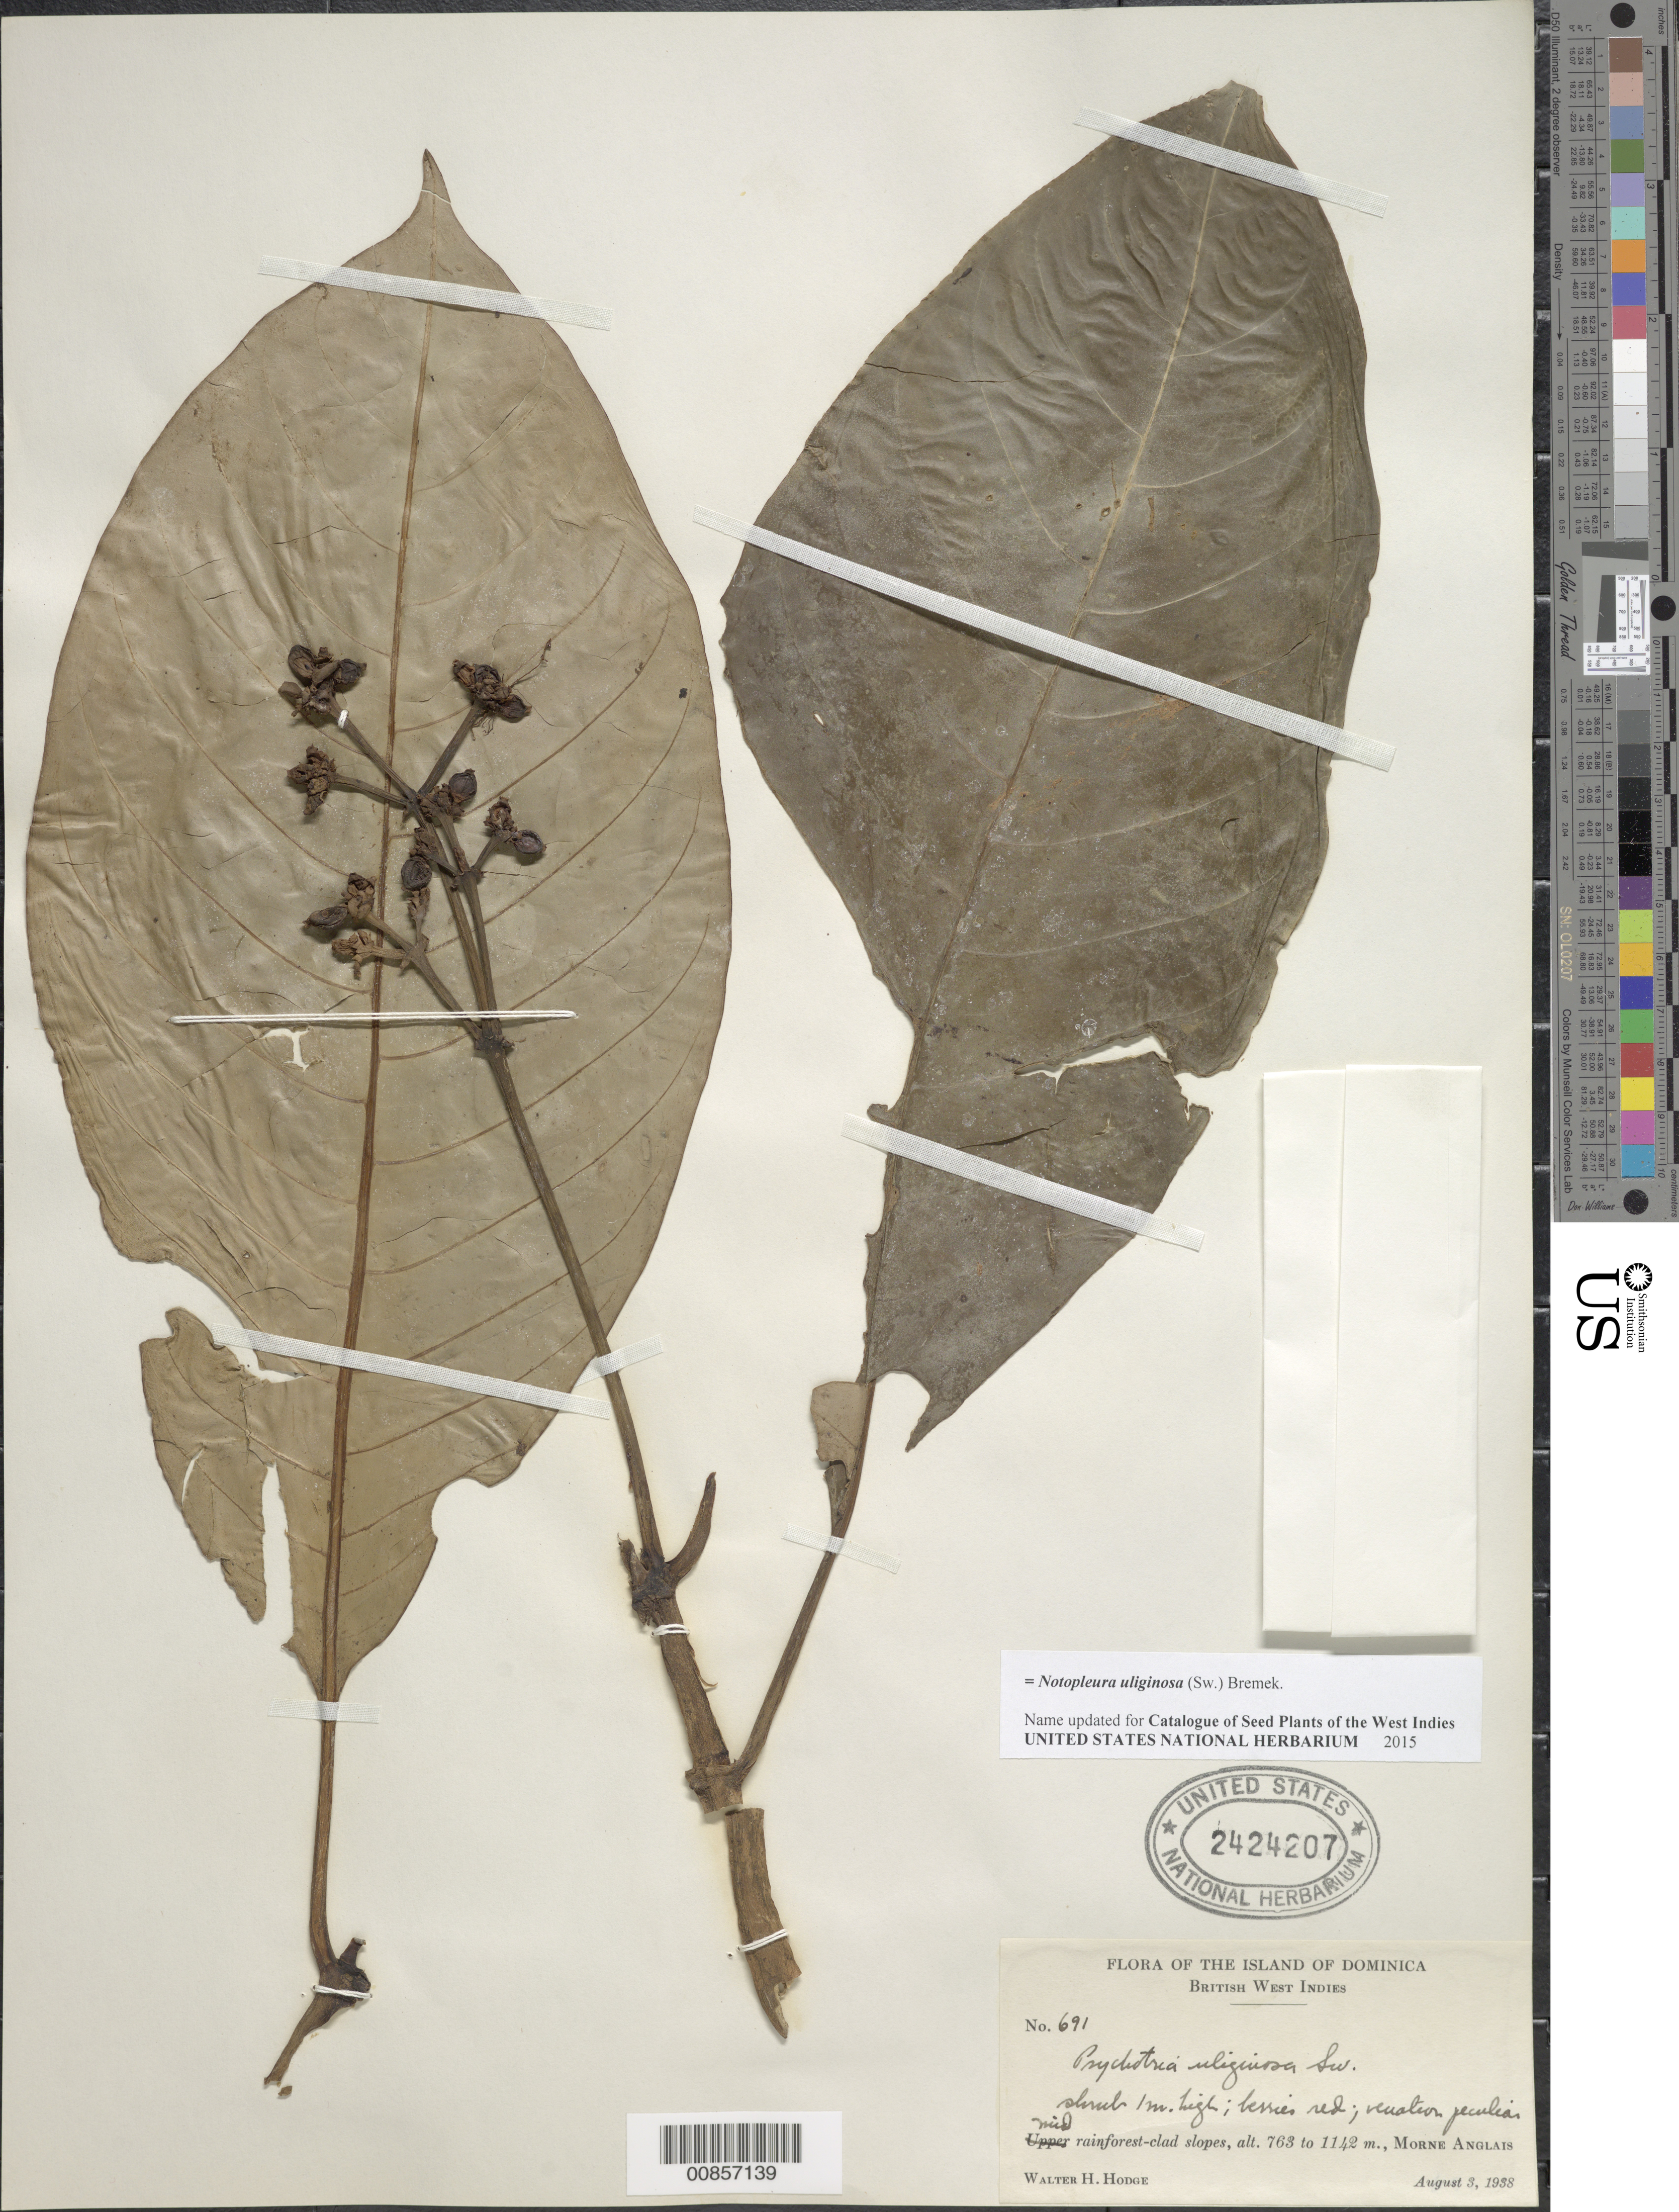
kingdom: Plantae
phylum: Tracheophyta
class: Magnoliopsida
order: Gentianales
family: Rubiaceae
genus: Notopleura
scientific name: Notopleura uliginosa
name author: (Sw.) Bremek.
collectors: W. Hodge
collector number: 691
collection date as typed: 03 Aug 1938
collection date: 1938-08-03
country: Dominica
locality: Morne Anglais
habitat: Mid rainforest-clad slopes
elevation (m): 763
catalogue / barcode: US 2424207